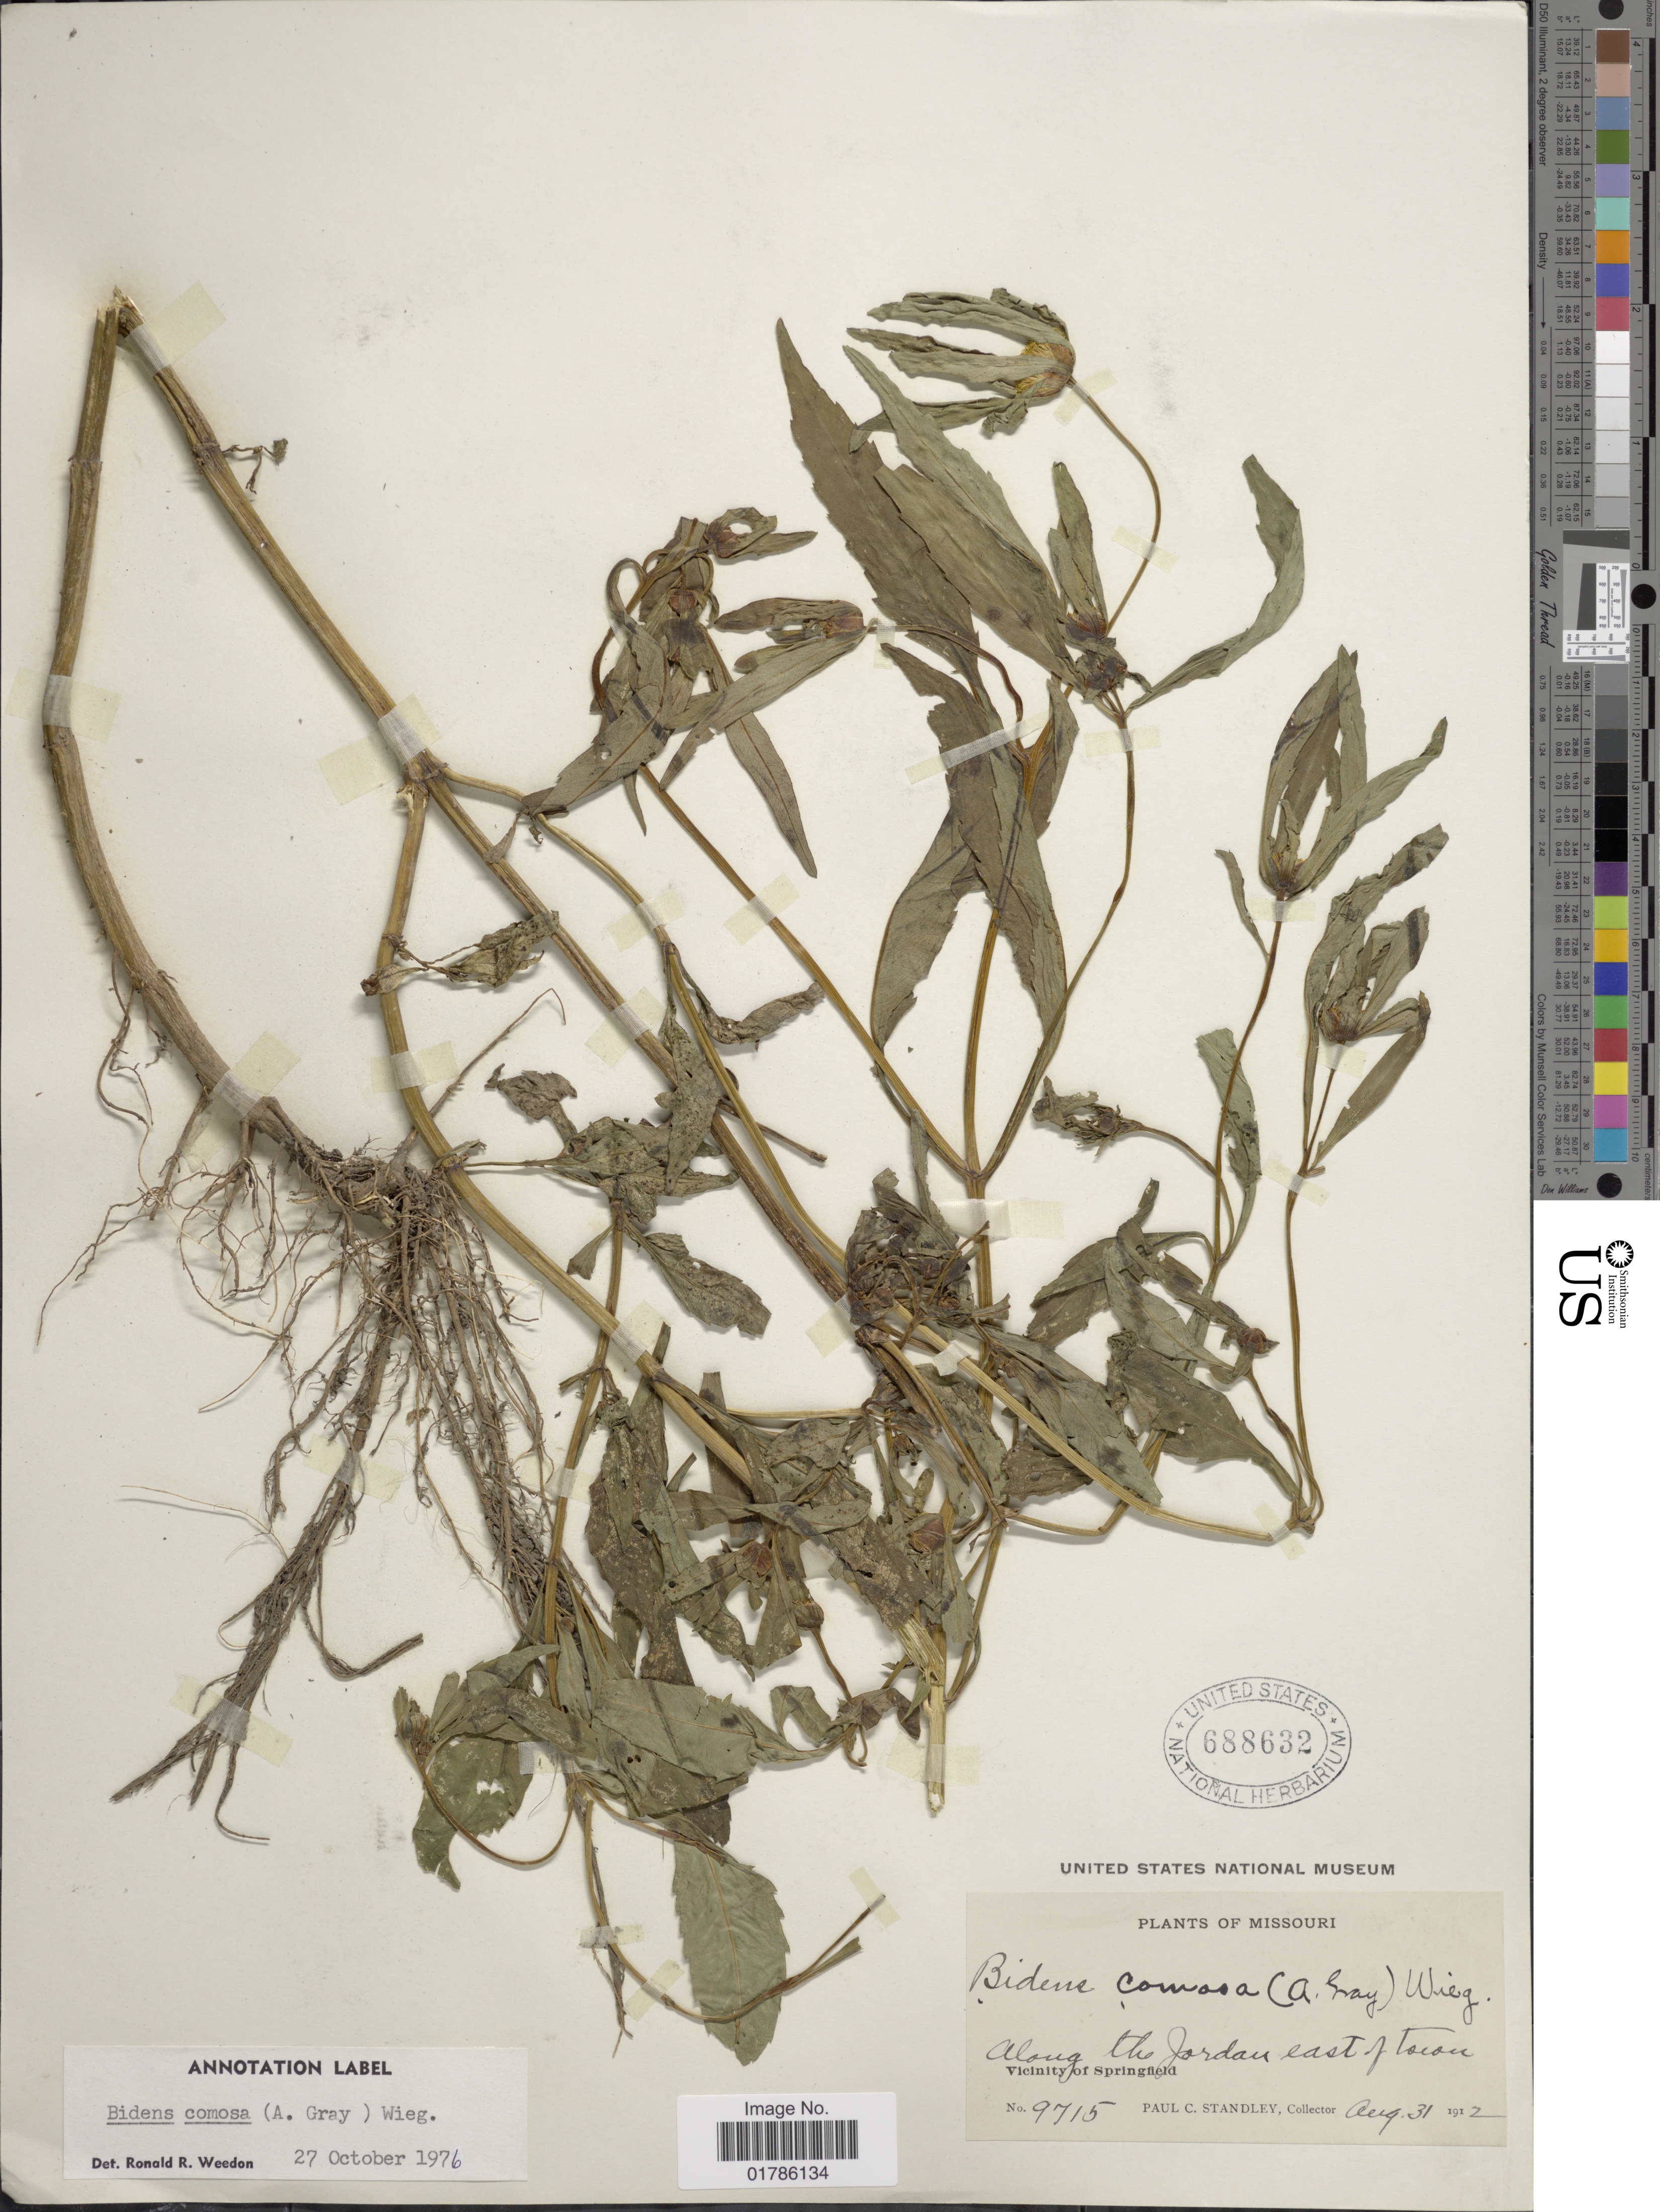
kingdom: Plantae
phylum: Tracheophyta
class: Magnoliopsida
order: Asterales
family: Asteraceae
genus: Bidens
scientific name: Bidens comosa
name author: (A. Gray) Wiegand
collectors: P. C. Standley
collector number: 9715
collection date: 1912-08-31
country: United States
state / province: Missouri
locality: Along the Jordan east of Tocon, vicinity of Springfield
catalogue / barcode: US 688632